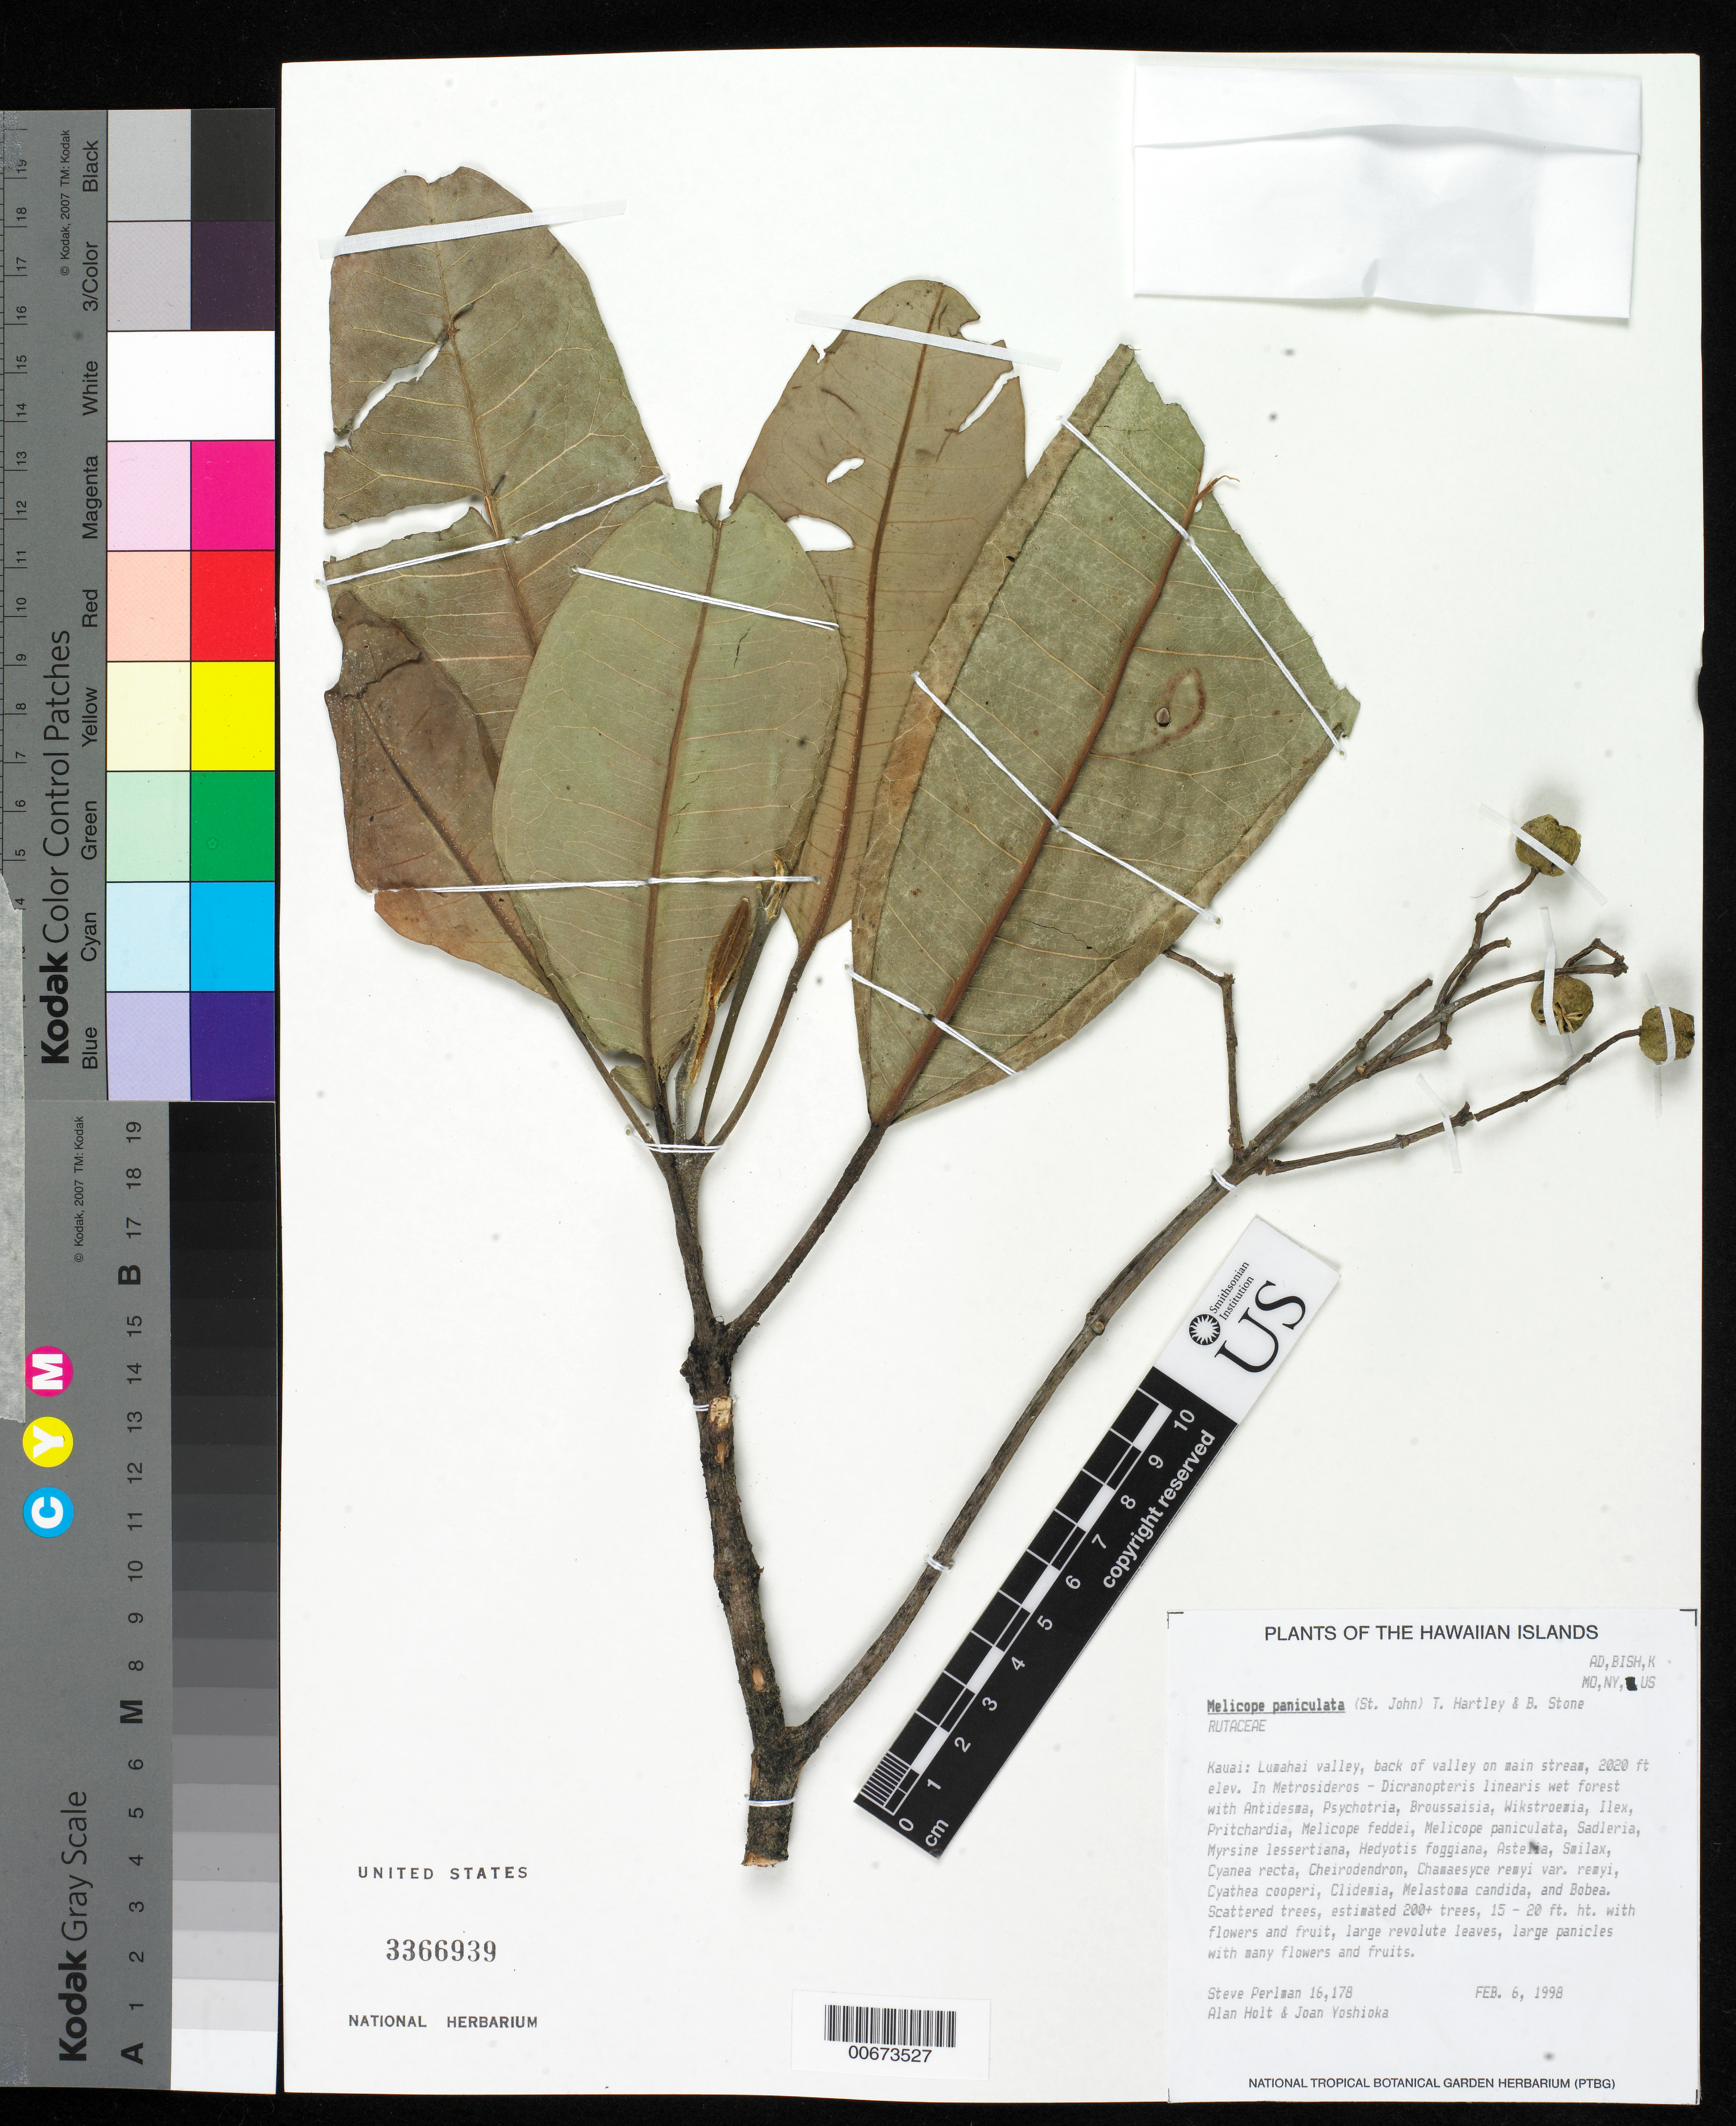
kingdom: Plantae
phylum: Tracheophyta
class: Magnoliopsida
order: Sapindales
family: Rutaceae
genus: Melicope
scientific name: Melicope paniculata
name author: (H. St. John) T.G. Hartley & B.C. Stone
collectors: S. P. Perlman, A. Holt & J. Yoshioka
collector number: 16178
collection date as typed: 6 Feb 1998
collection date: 1998-02-06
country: United States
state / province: Hawaii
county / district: Kauai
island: Kaua'i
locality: Lumaha'i Valley, back of valley on main stream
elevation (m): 616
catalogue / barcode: US 3366939